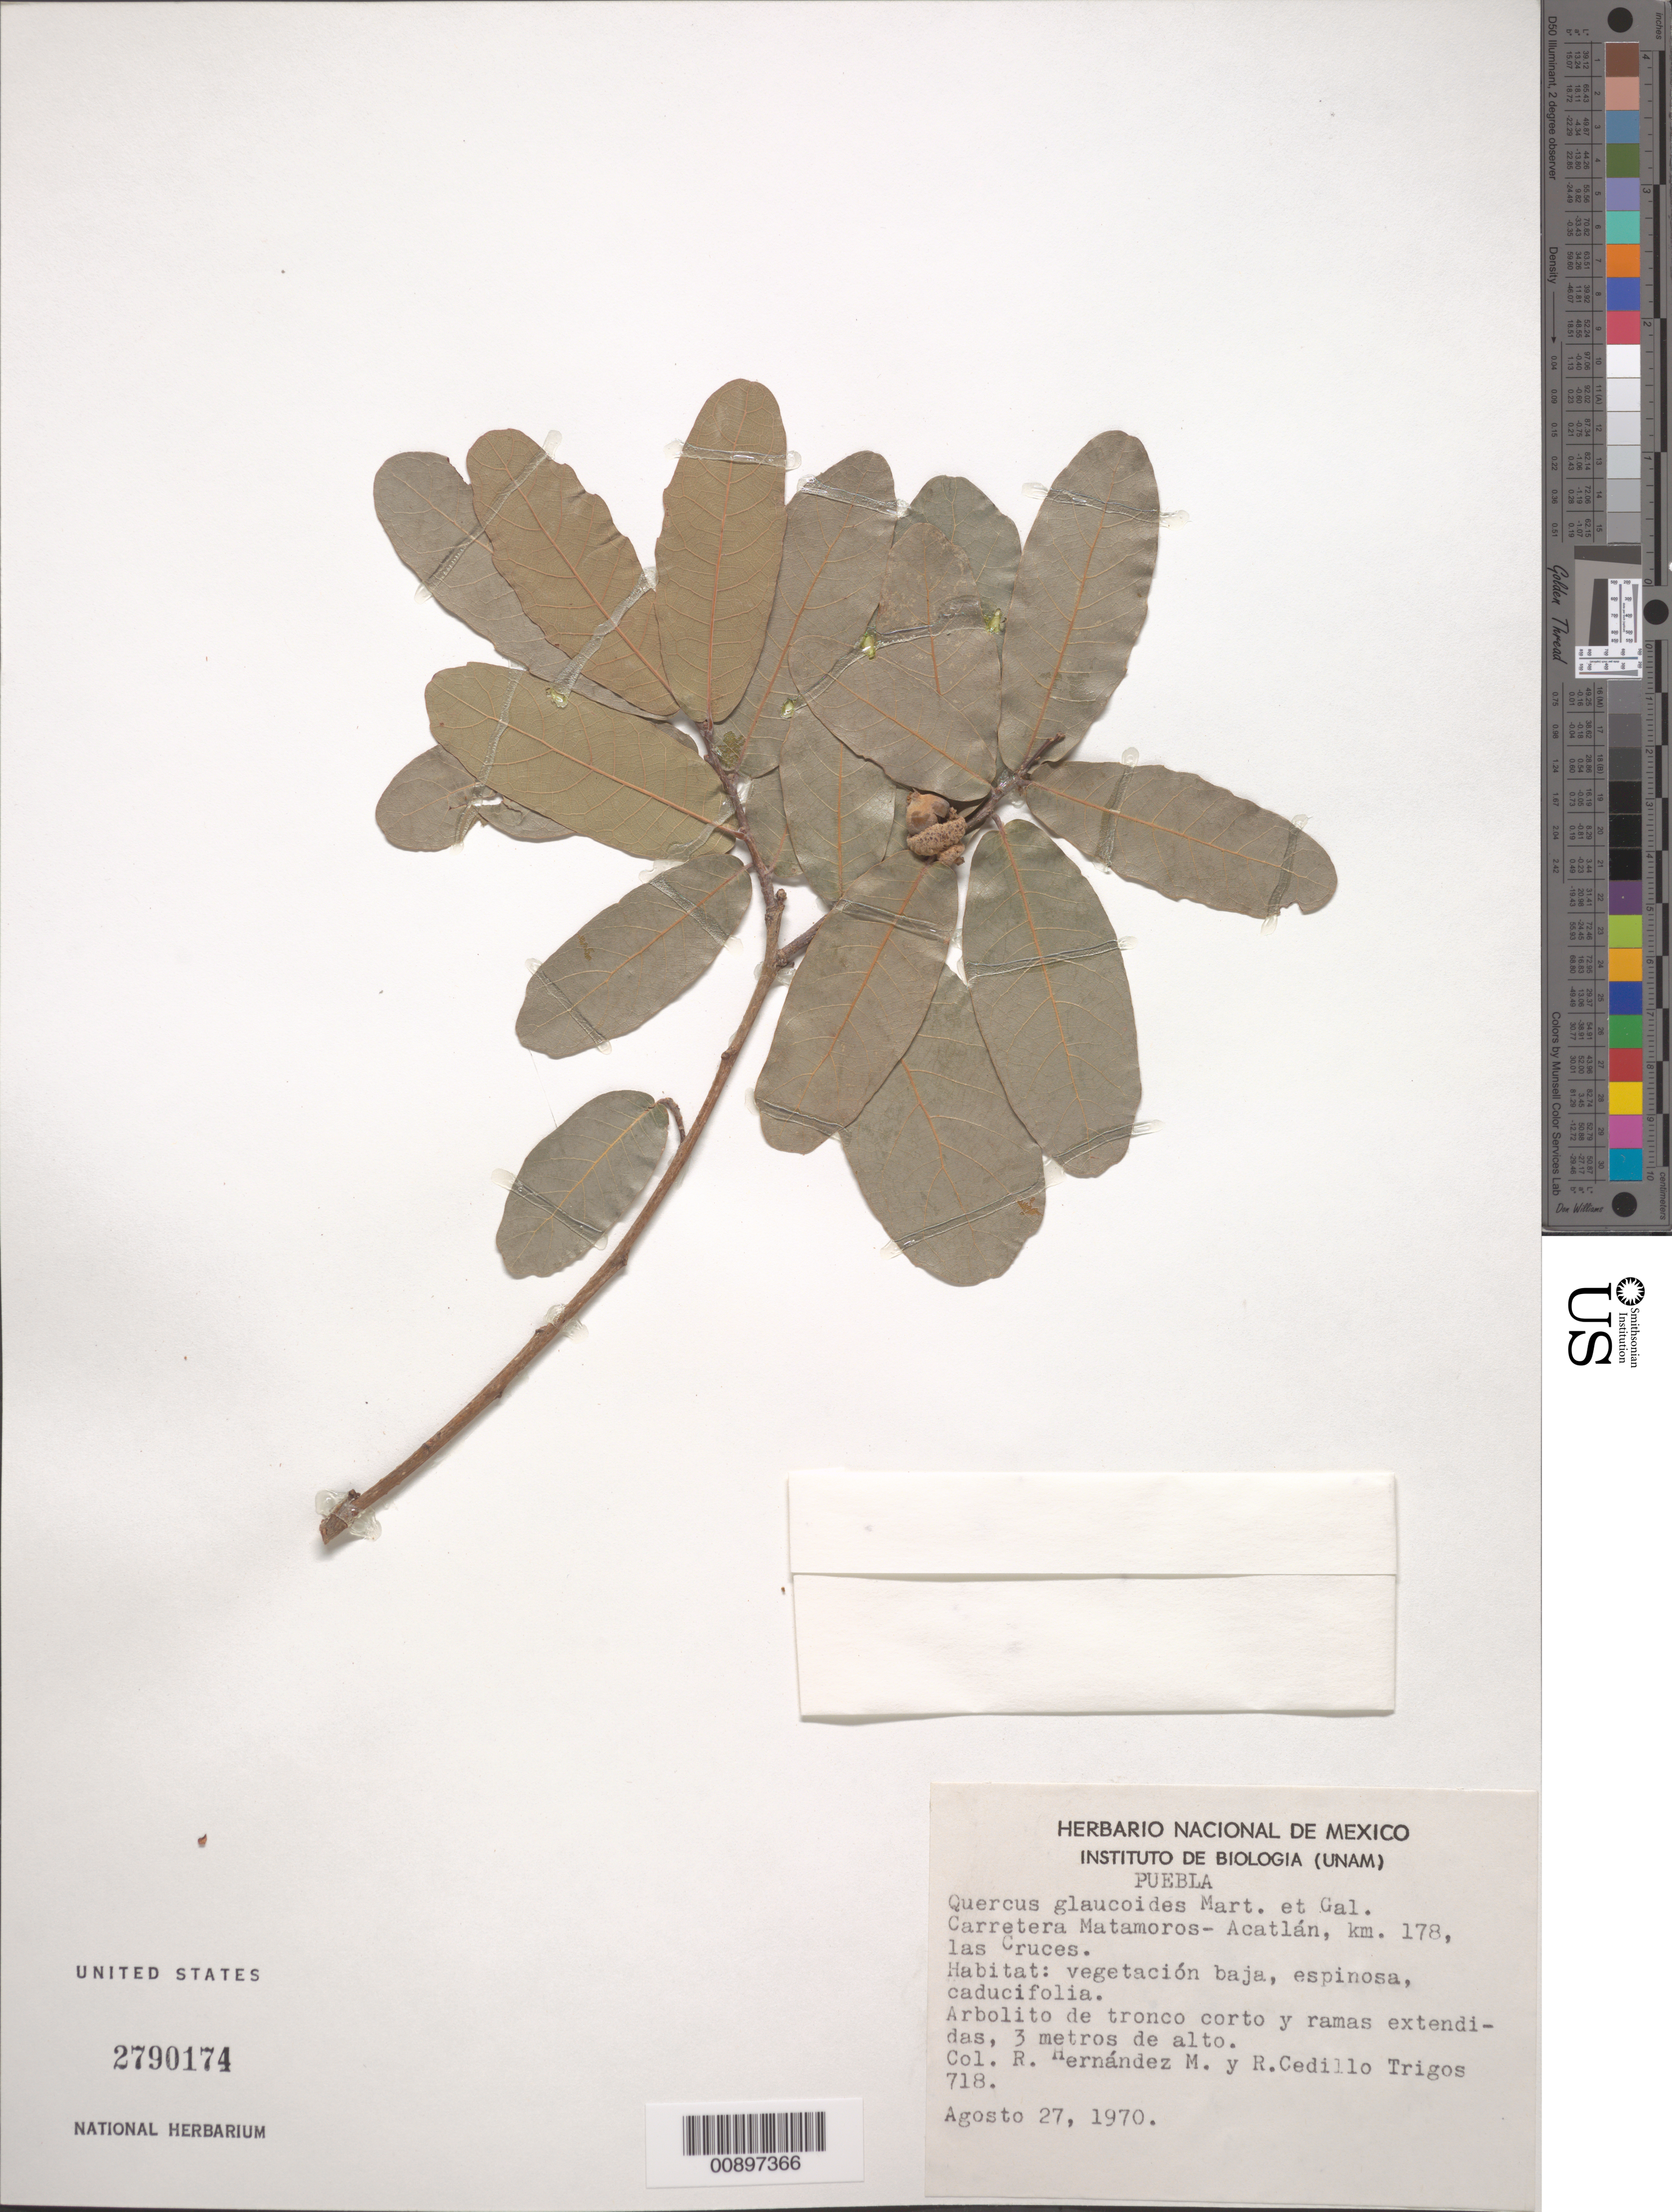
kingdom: Plantae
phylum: Tracheophyta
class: Magnoliopsida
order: Fagales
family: Fagaceae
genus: Quercus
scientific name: Quercus glaucoides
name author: M. Martens & Galeotti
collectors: R. M. Hernandez & R. CedilloT.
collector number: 718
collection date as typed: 27 Aug 1970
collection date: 1970-08-27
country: Mexico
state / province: Puebla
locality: Carretera Matamoros - Acatlán, km. 178, las Cruces.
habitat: Vegetación baja, espinosa, caducifolia.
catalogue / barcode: US 2790174